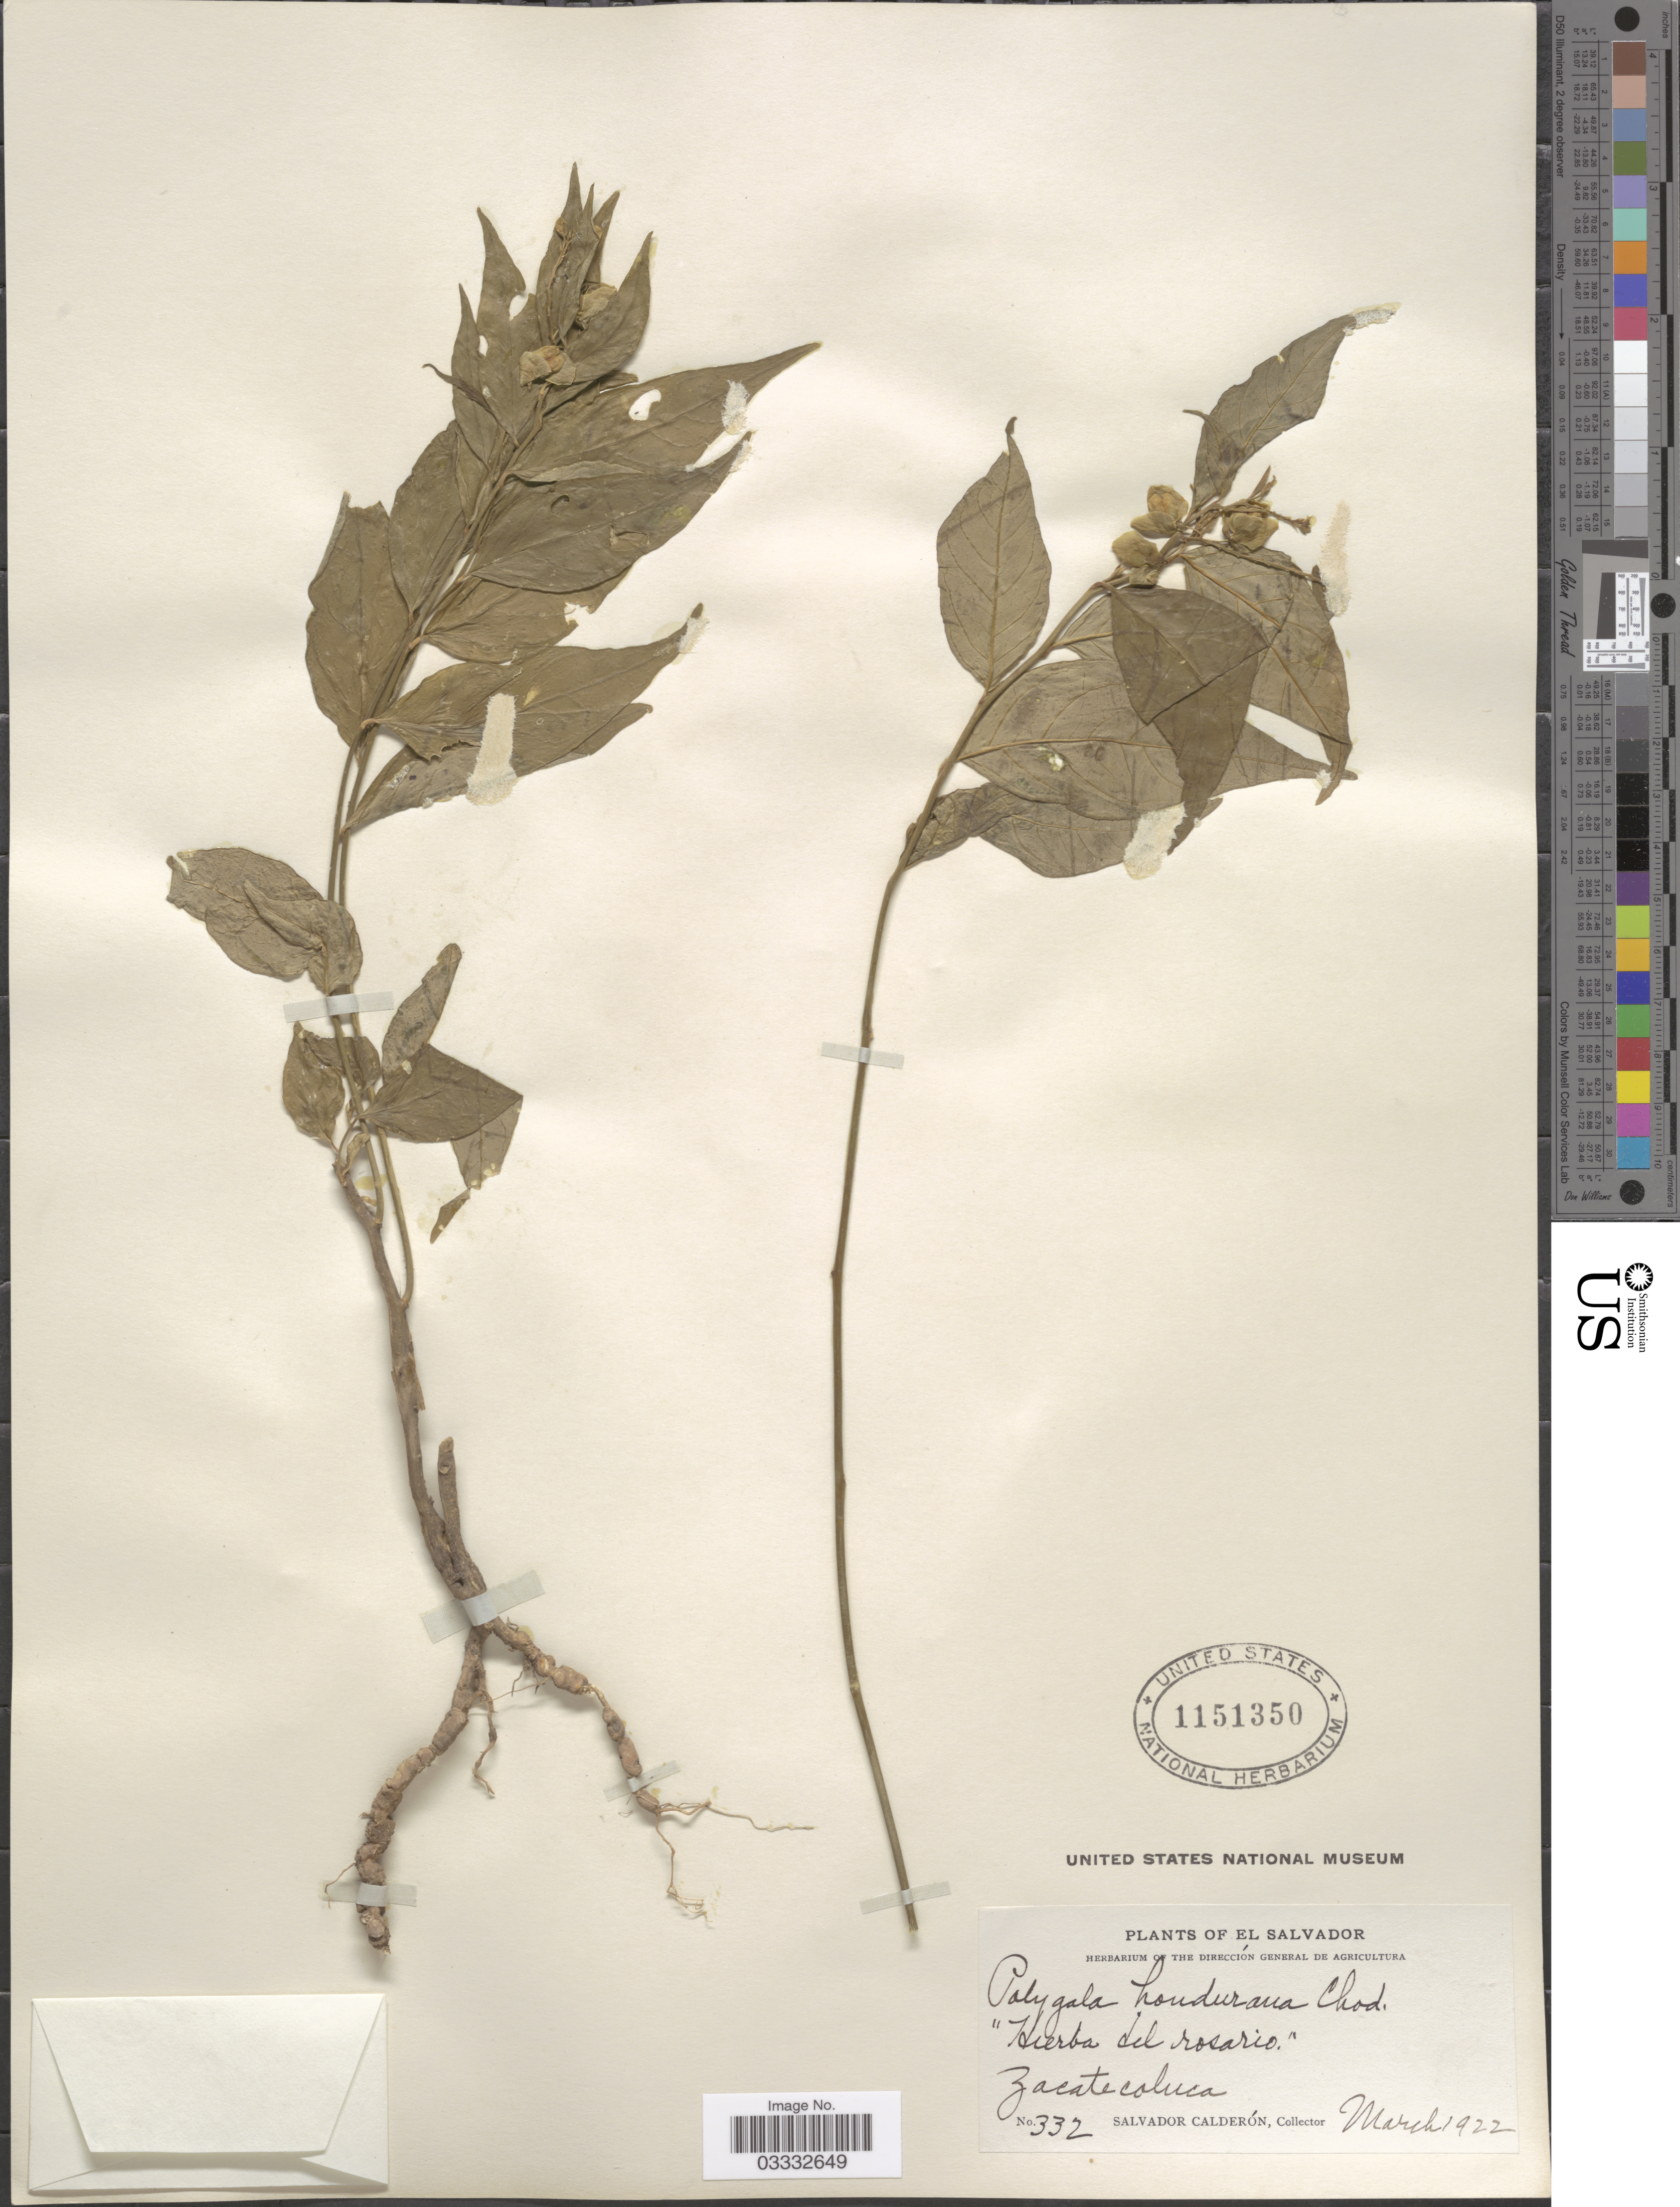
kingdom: Plantae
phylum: Tracheophyta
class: Magnoliopsida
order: Fabales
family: Polygalaceae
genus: Asemeia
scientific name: Asemeia hondurana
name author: (Chodat) J.F.B. Pastore & J.R. Abbott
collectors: S. Calderón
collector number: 332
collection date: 1922-03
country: El Salvador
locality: Zacatecoluca.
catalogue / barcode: US 1151350